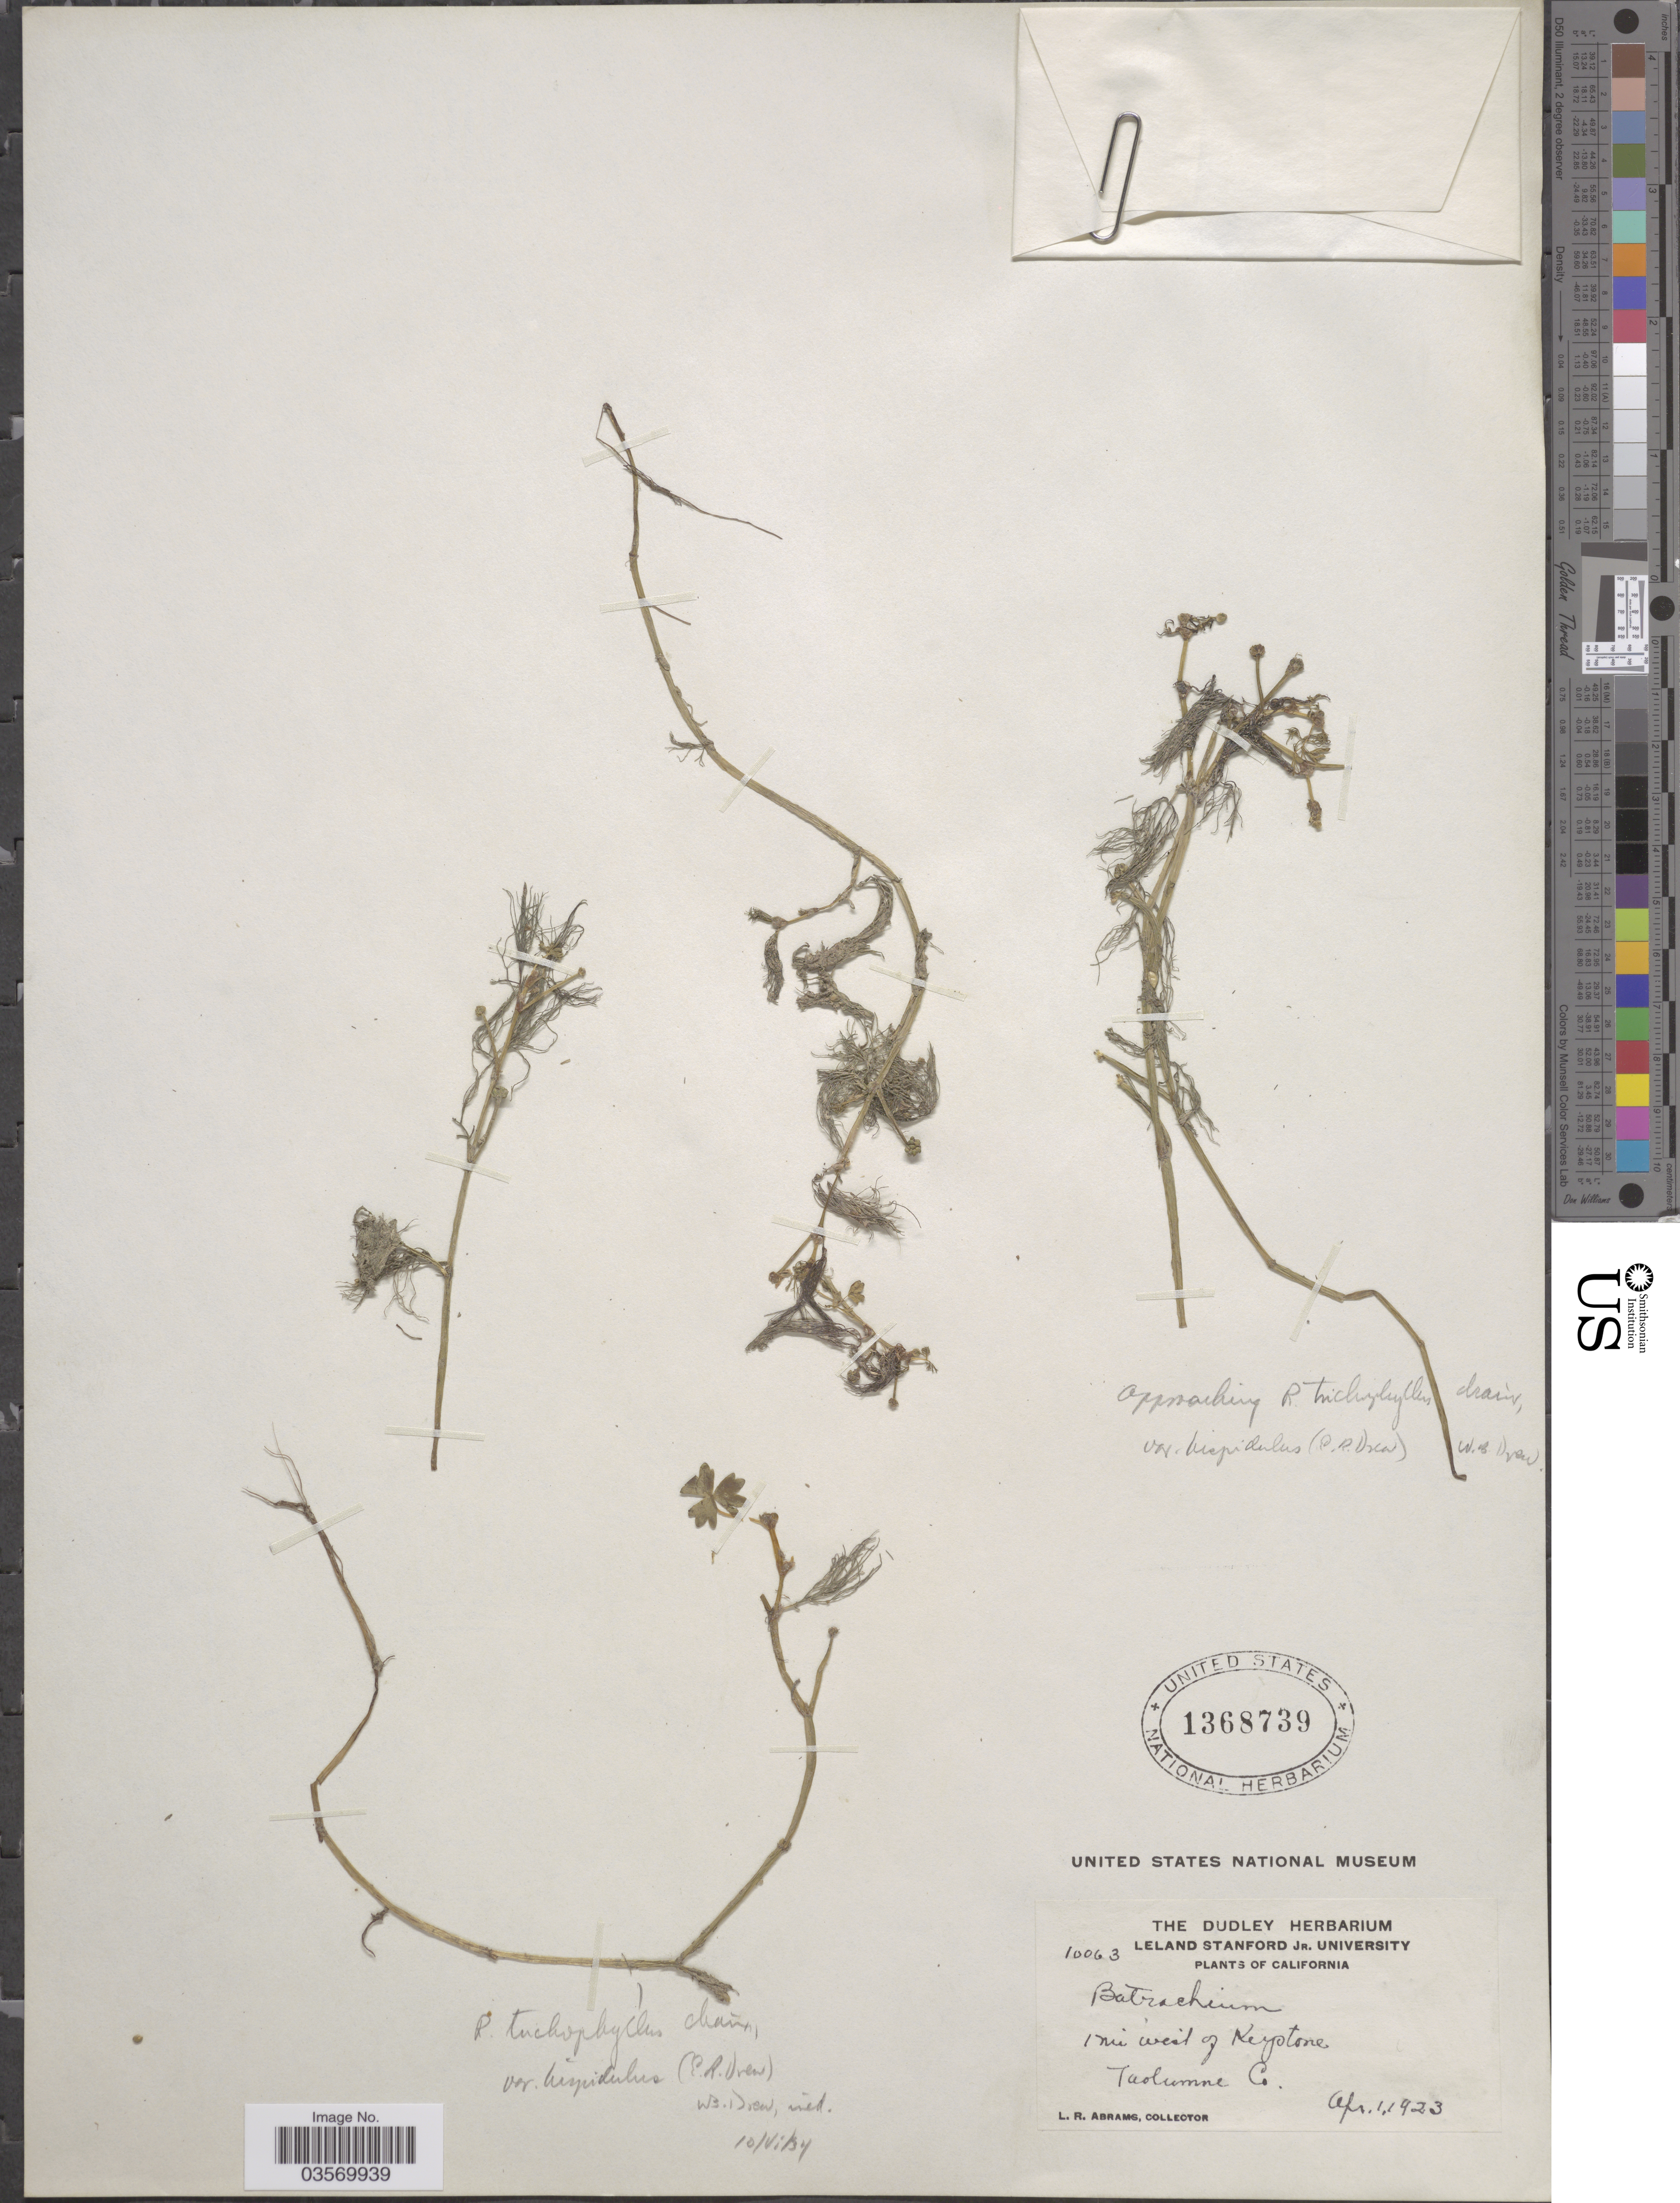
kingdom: Plantae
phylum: Tracheophyta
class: Magnoliopsida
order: Ranunculales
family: Ranunculaceae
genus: Ranunculus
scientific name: Ranunculus mongolicus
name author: (Krylov) Serg.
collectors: L. Abrams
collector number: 10063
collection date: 1923-04-01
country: United States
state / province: California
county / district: Tuolumne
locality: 1 mi west of Keystone. Tuolumne Co.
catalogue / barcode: US 1368739